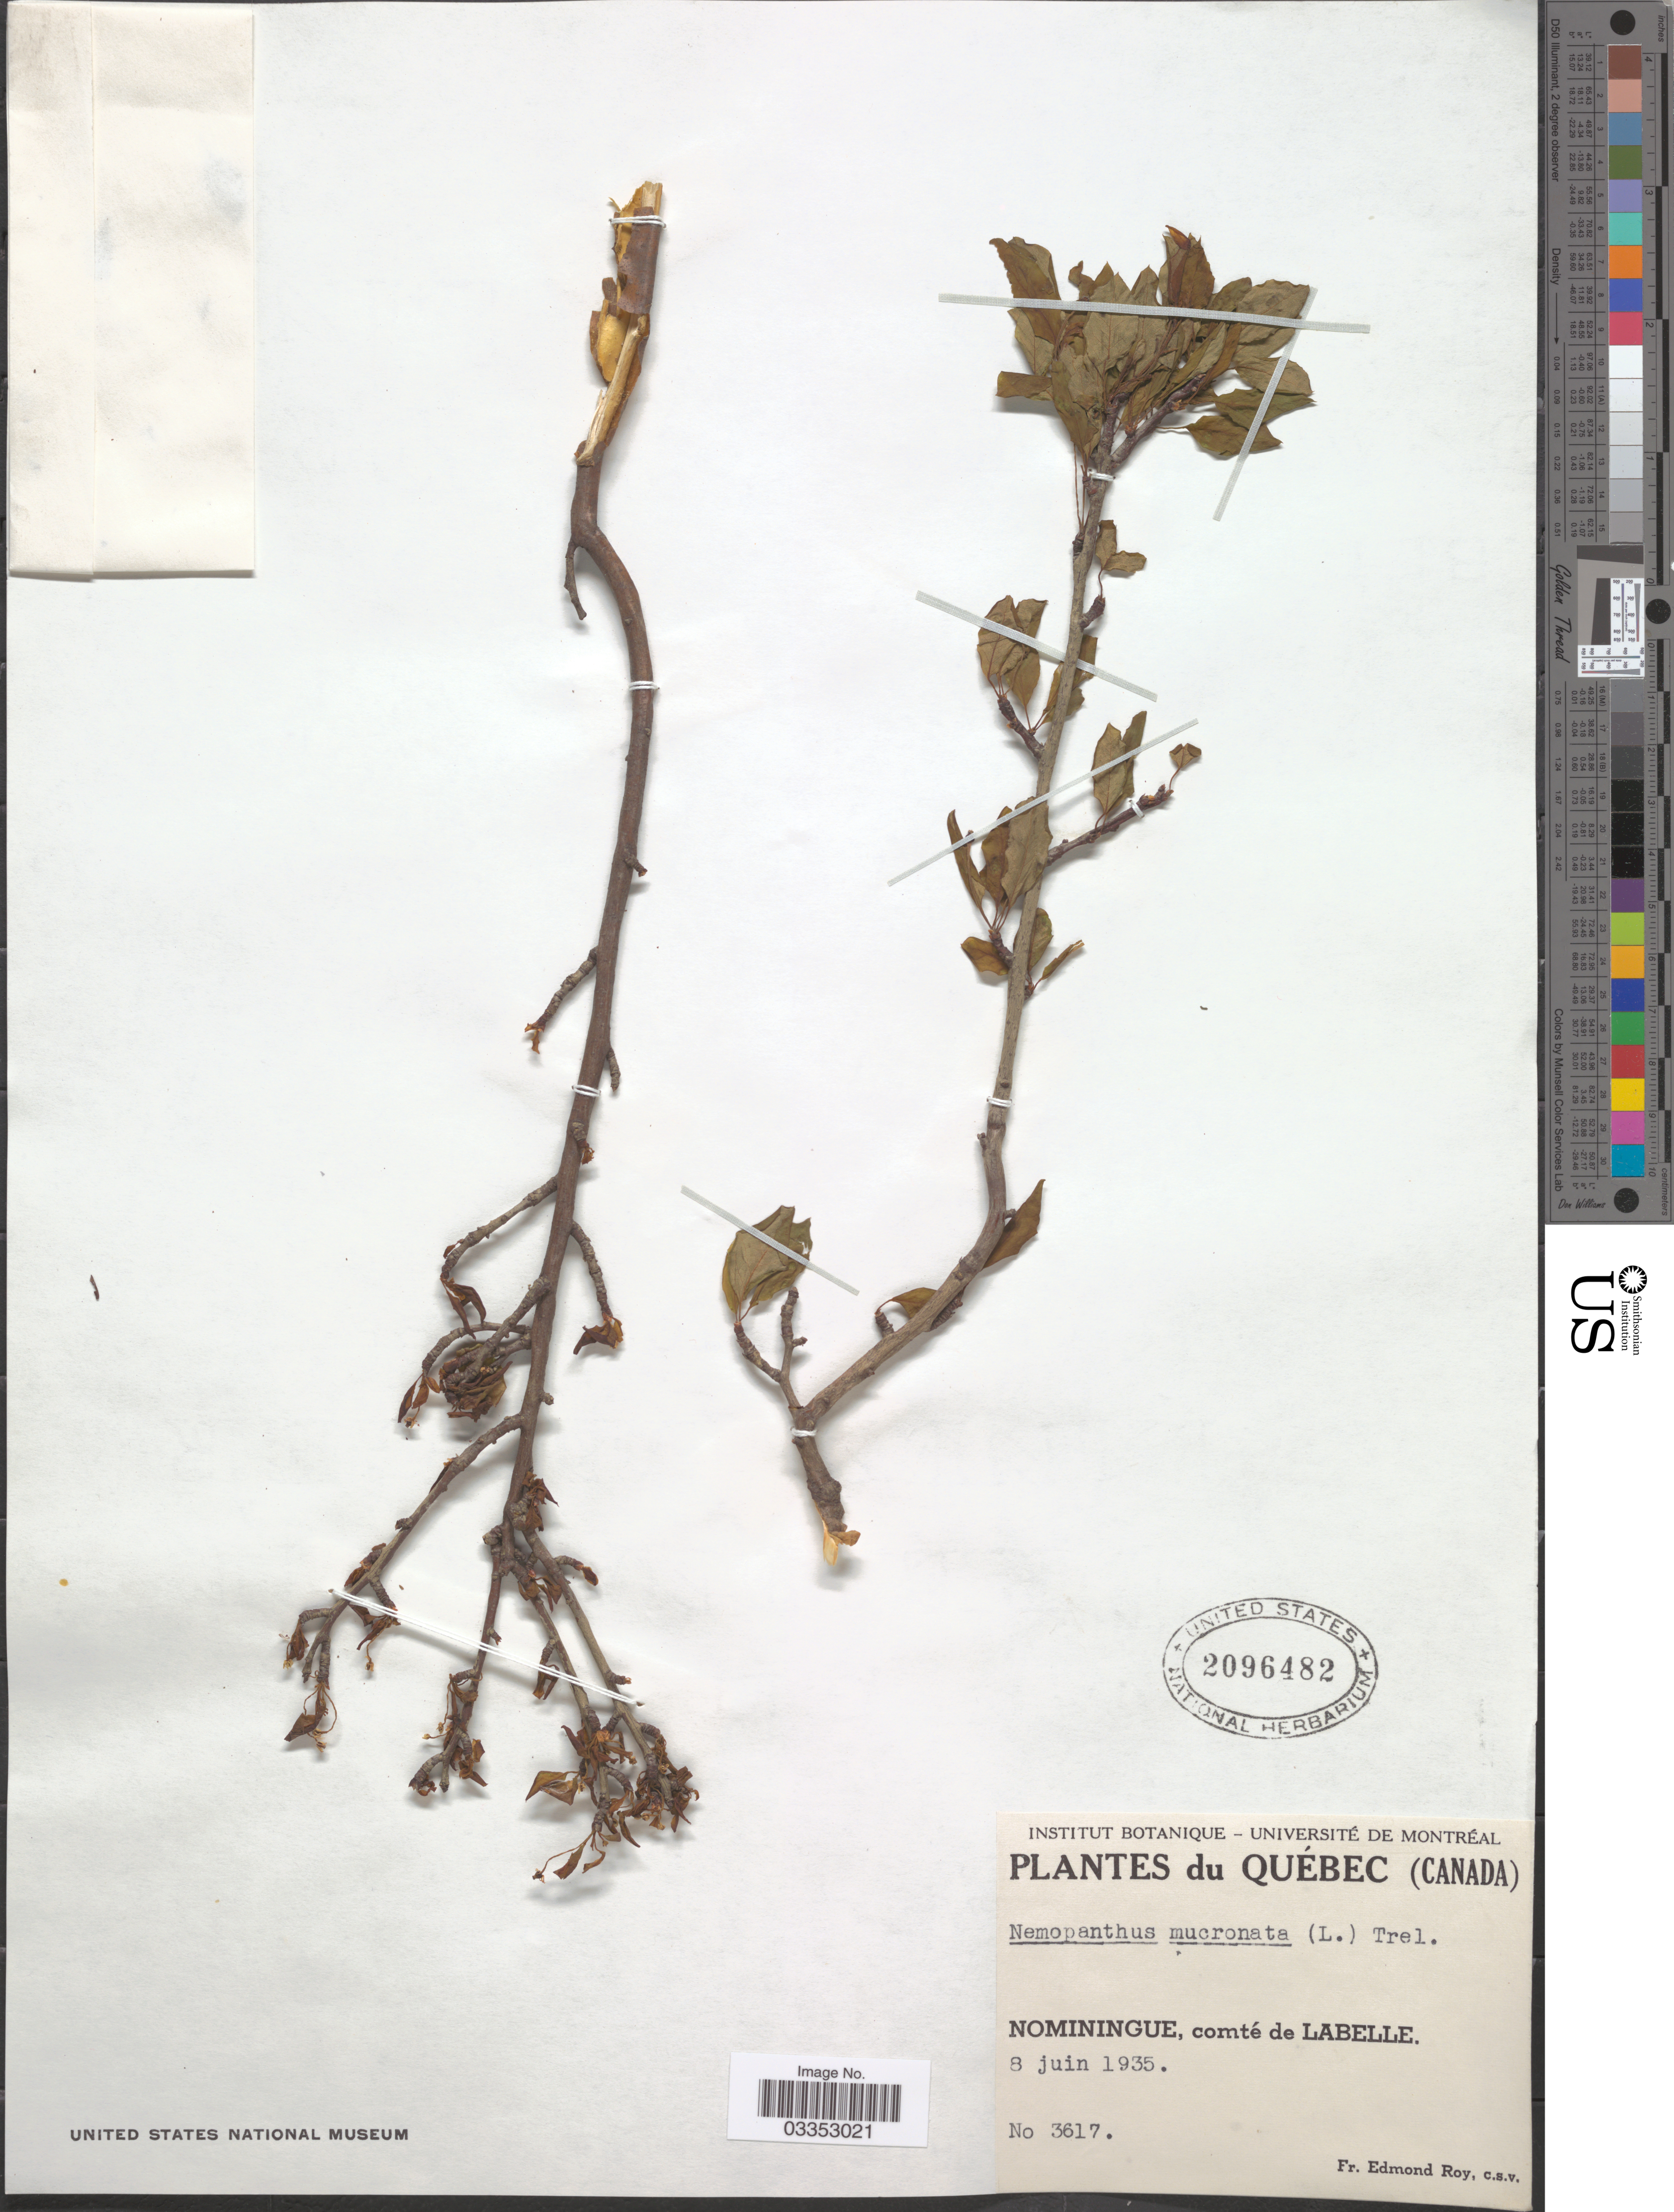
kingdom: Plantae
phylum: Tracheophyta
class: Magnoliopsida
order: Aquifoliales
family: Aquifoliaceae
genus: Nemopanthus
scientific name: Nemopanthus mucronatus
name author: (L.) Trel.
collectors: E. Roy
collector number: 3617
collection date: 1935-06-08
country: Canada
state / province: Quebec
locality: Nominingue, comté de Labelle.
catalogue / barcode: US 2096482